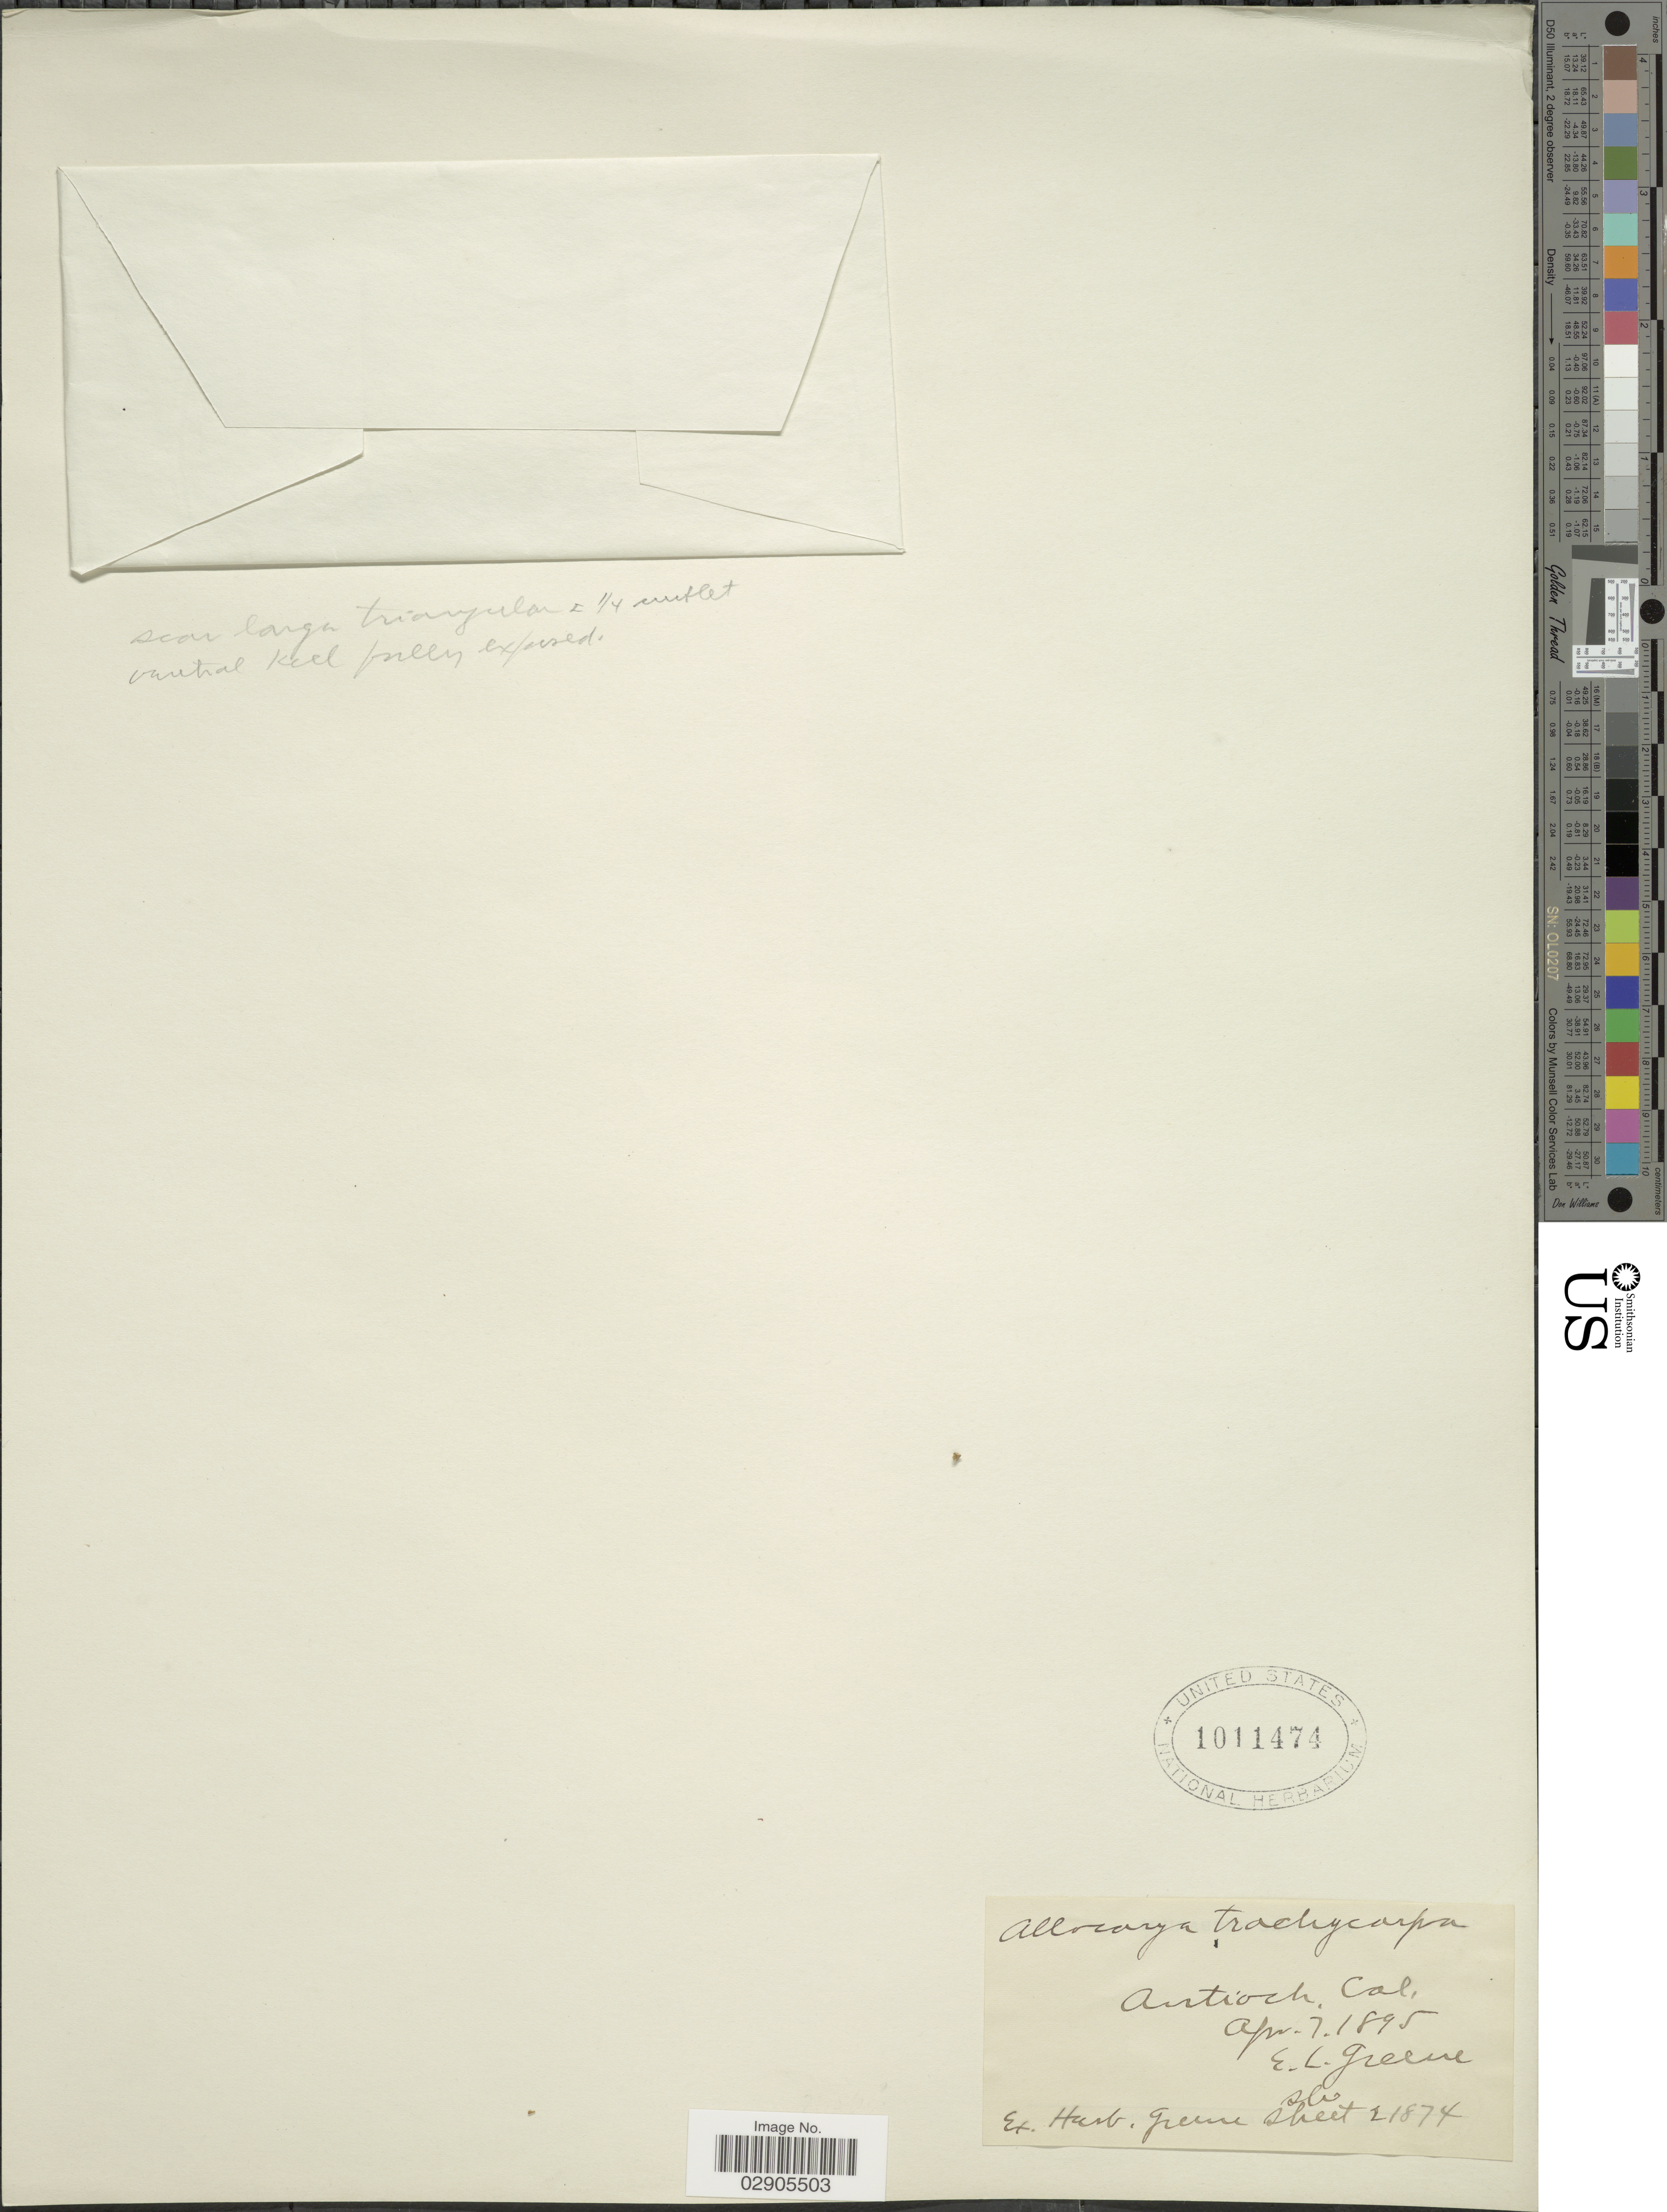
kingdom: Plantae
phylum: Tracheophyta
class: Magnoliopsida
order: Boraginales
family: Boraginaceae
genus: Allocarya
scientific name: Allocarya trachycarpa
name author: (A. Gray) Greene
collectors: E. L. Greene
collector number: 21874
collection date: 1895-04-07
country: United States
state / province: California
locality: Antioch.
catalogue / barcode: US 1011474